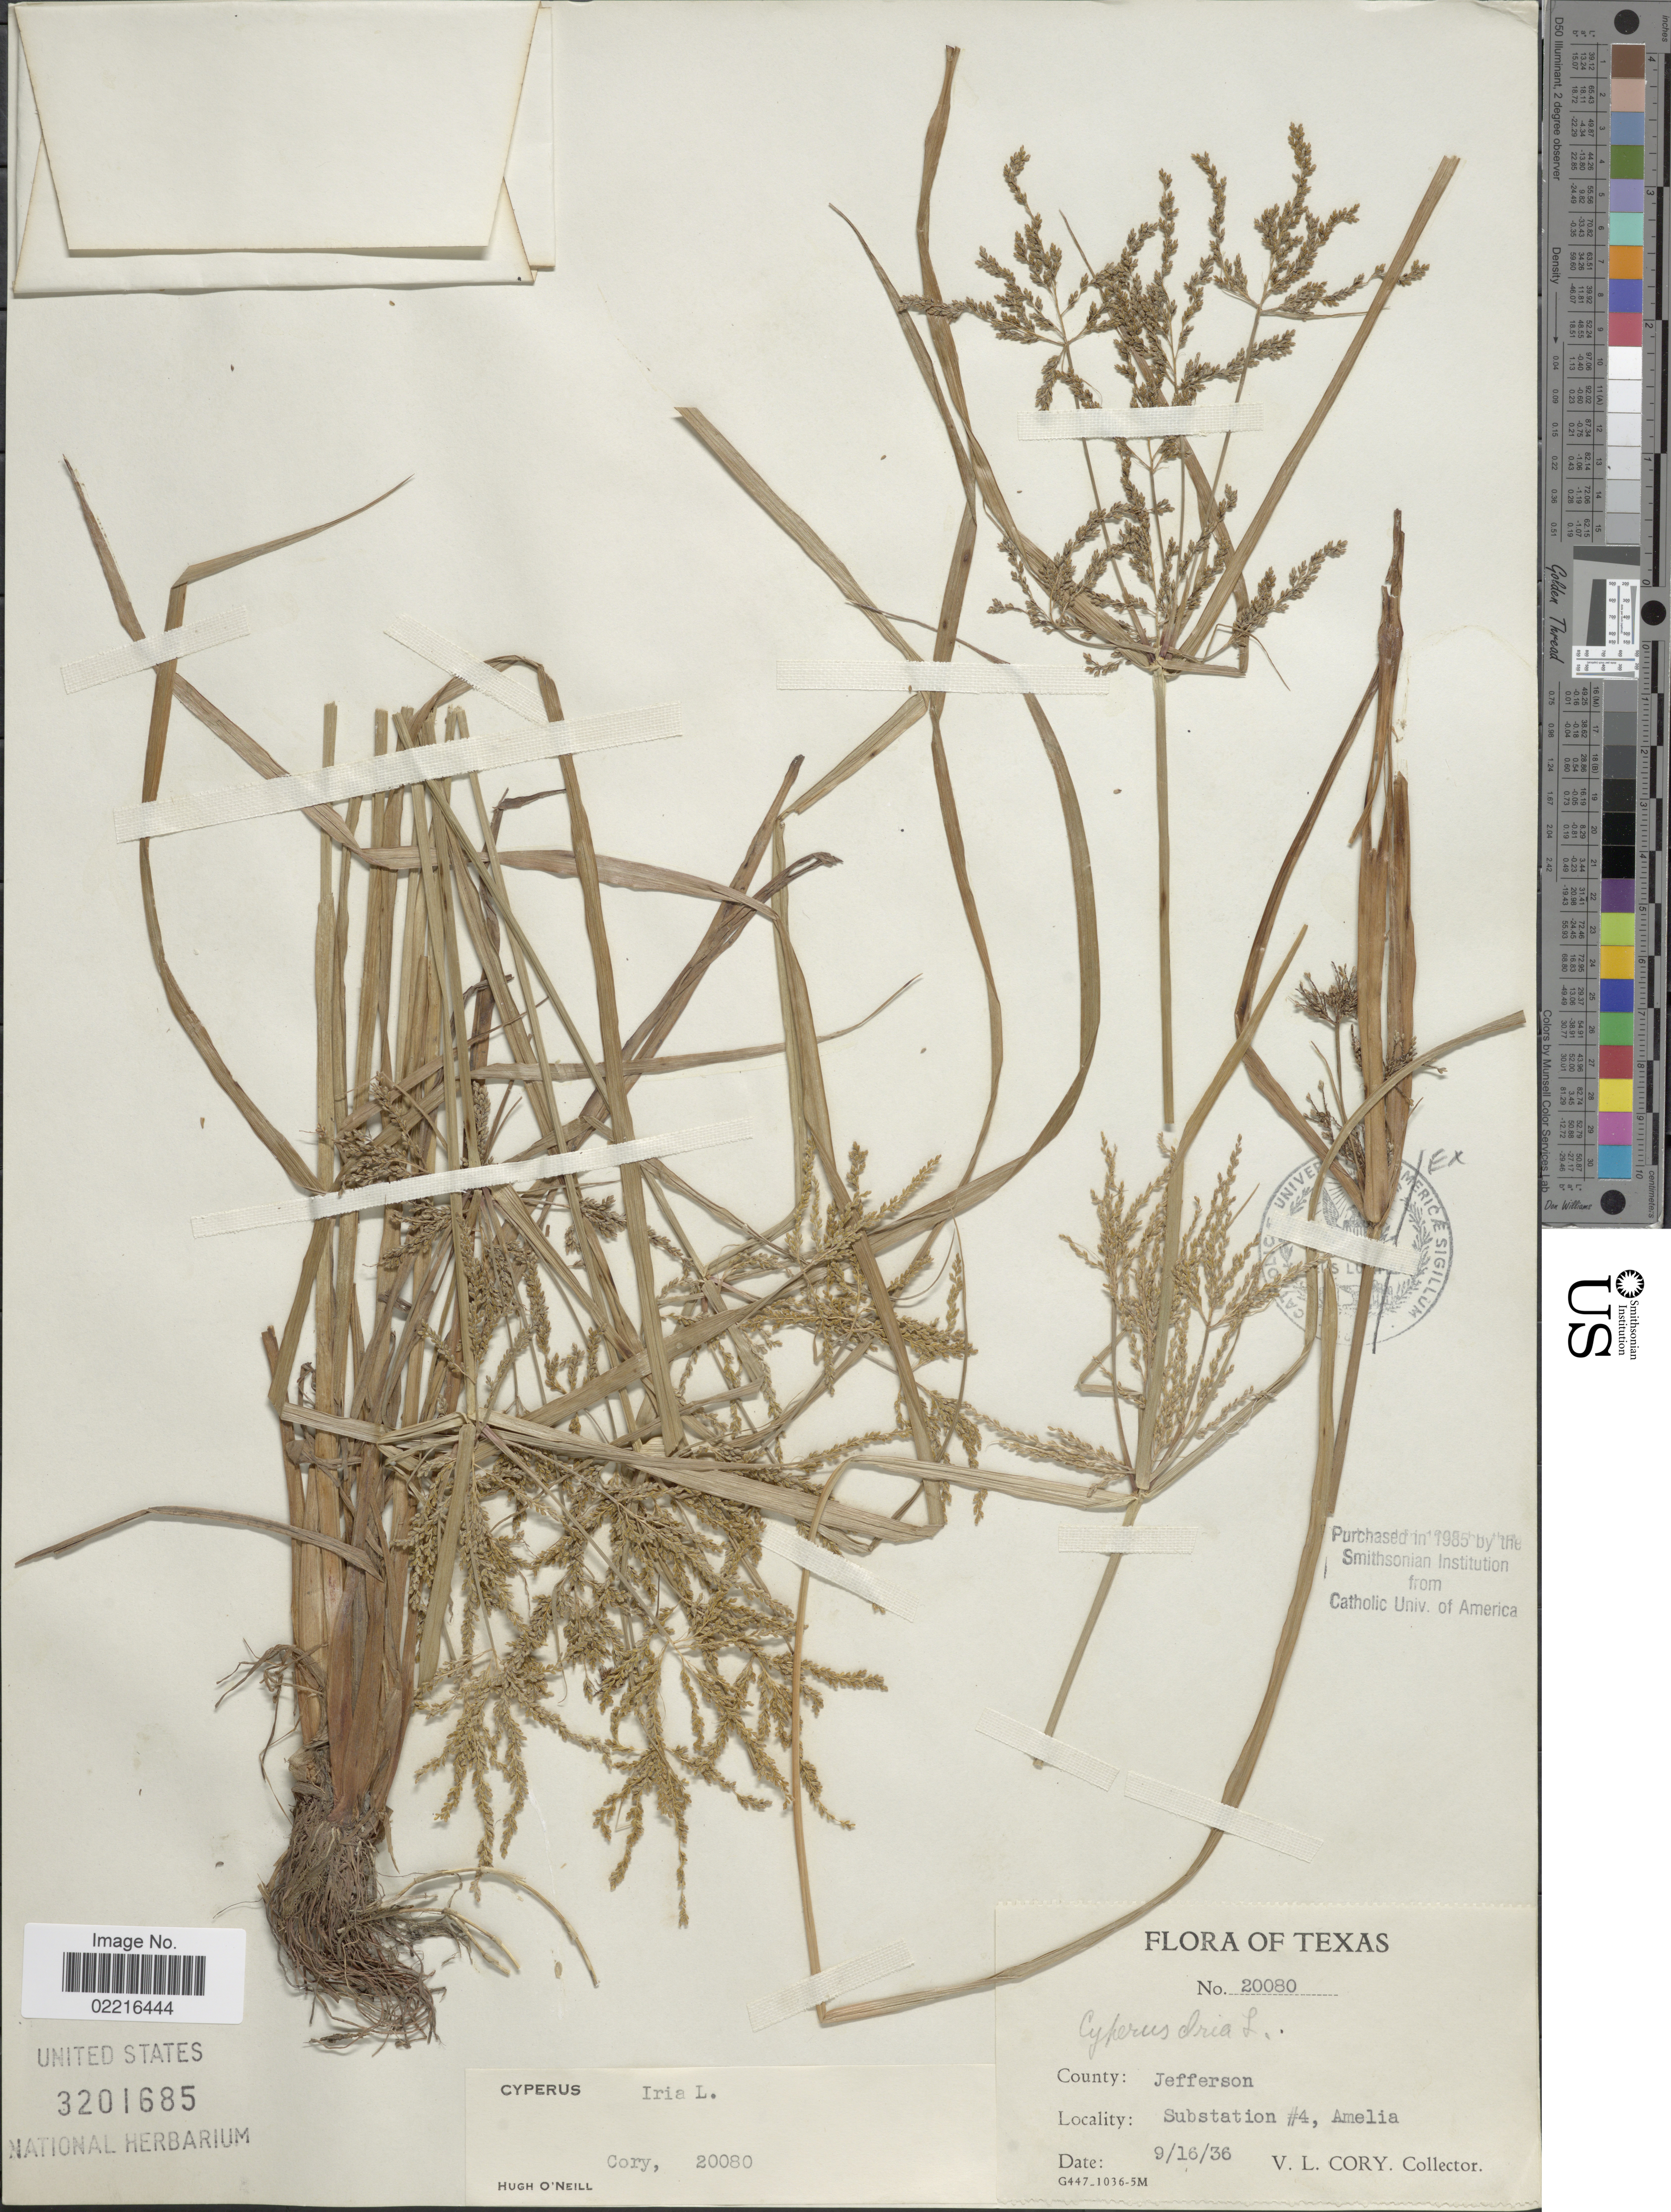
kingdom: Plantae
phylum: Tracheophyta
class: Liliopsida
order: Poales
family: Cyperaceae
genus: Cyperus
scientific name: Cyperus iria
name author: L.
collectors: V. Cory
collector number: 20080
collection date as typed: Transcribed d/m/y: 16/9/36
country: United States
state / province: Texas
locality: County Jefferson, Substation #4, Amelia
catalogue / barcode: US 3201685